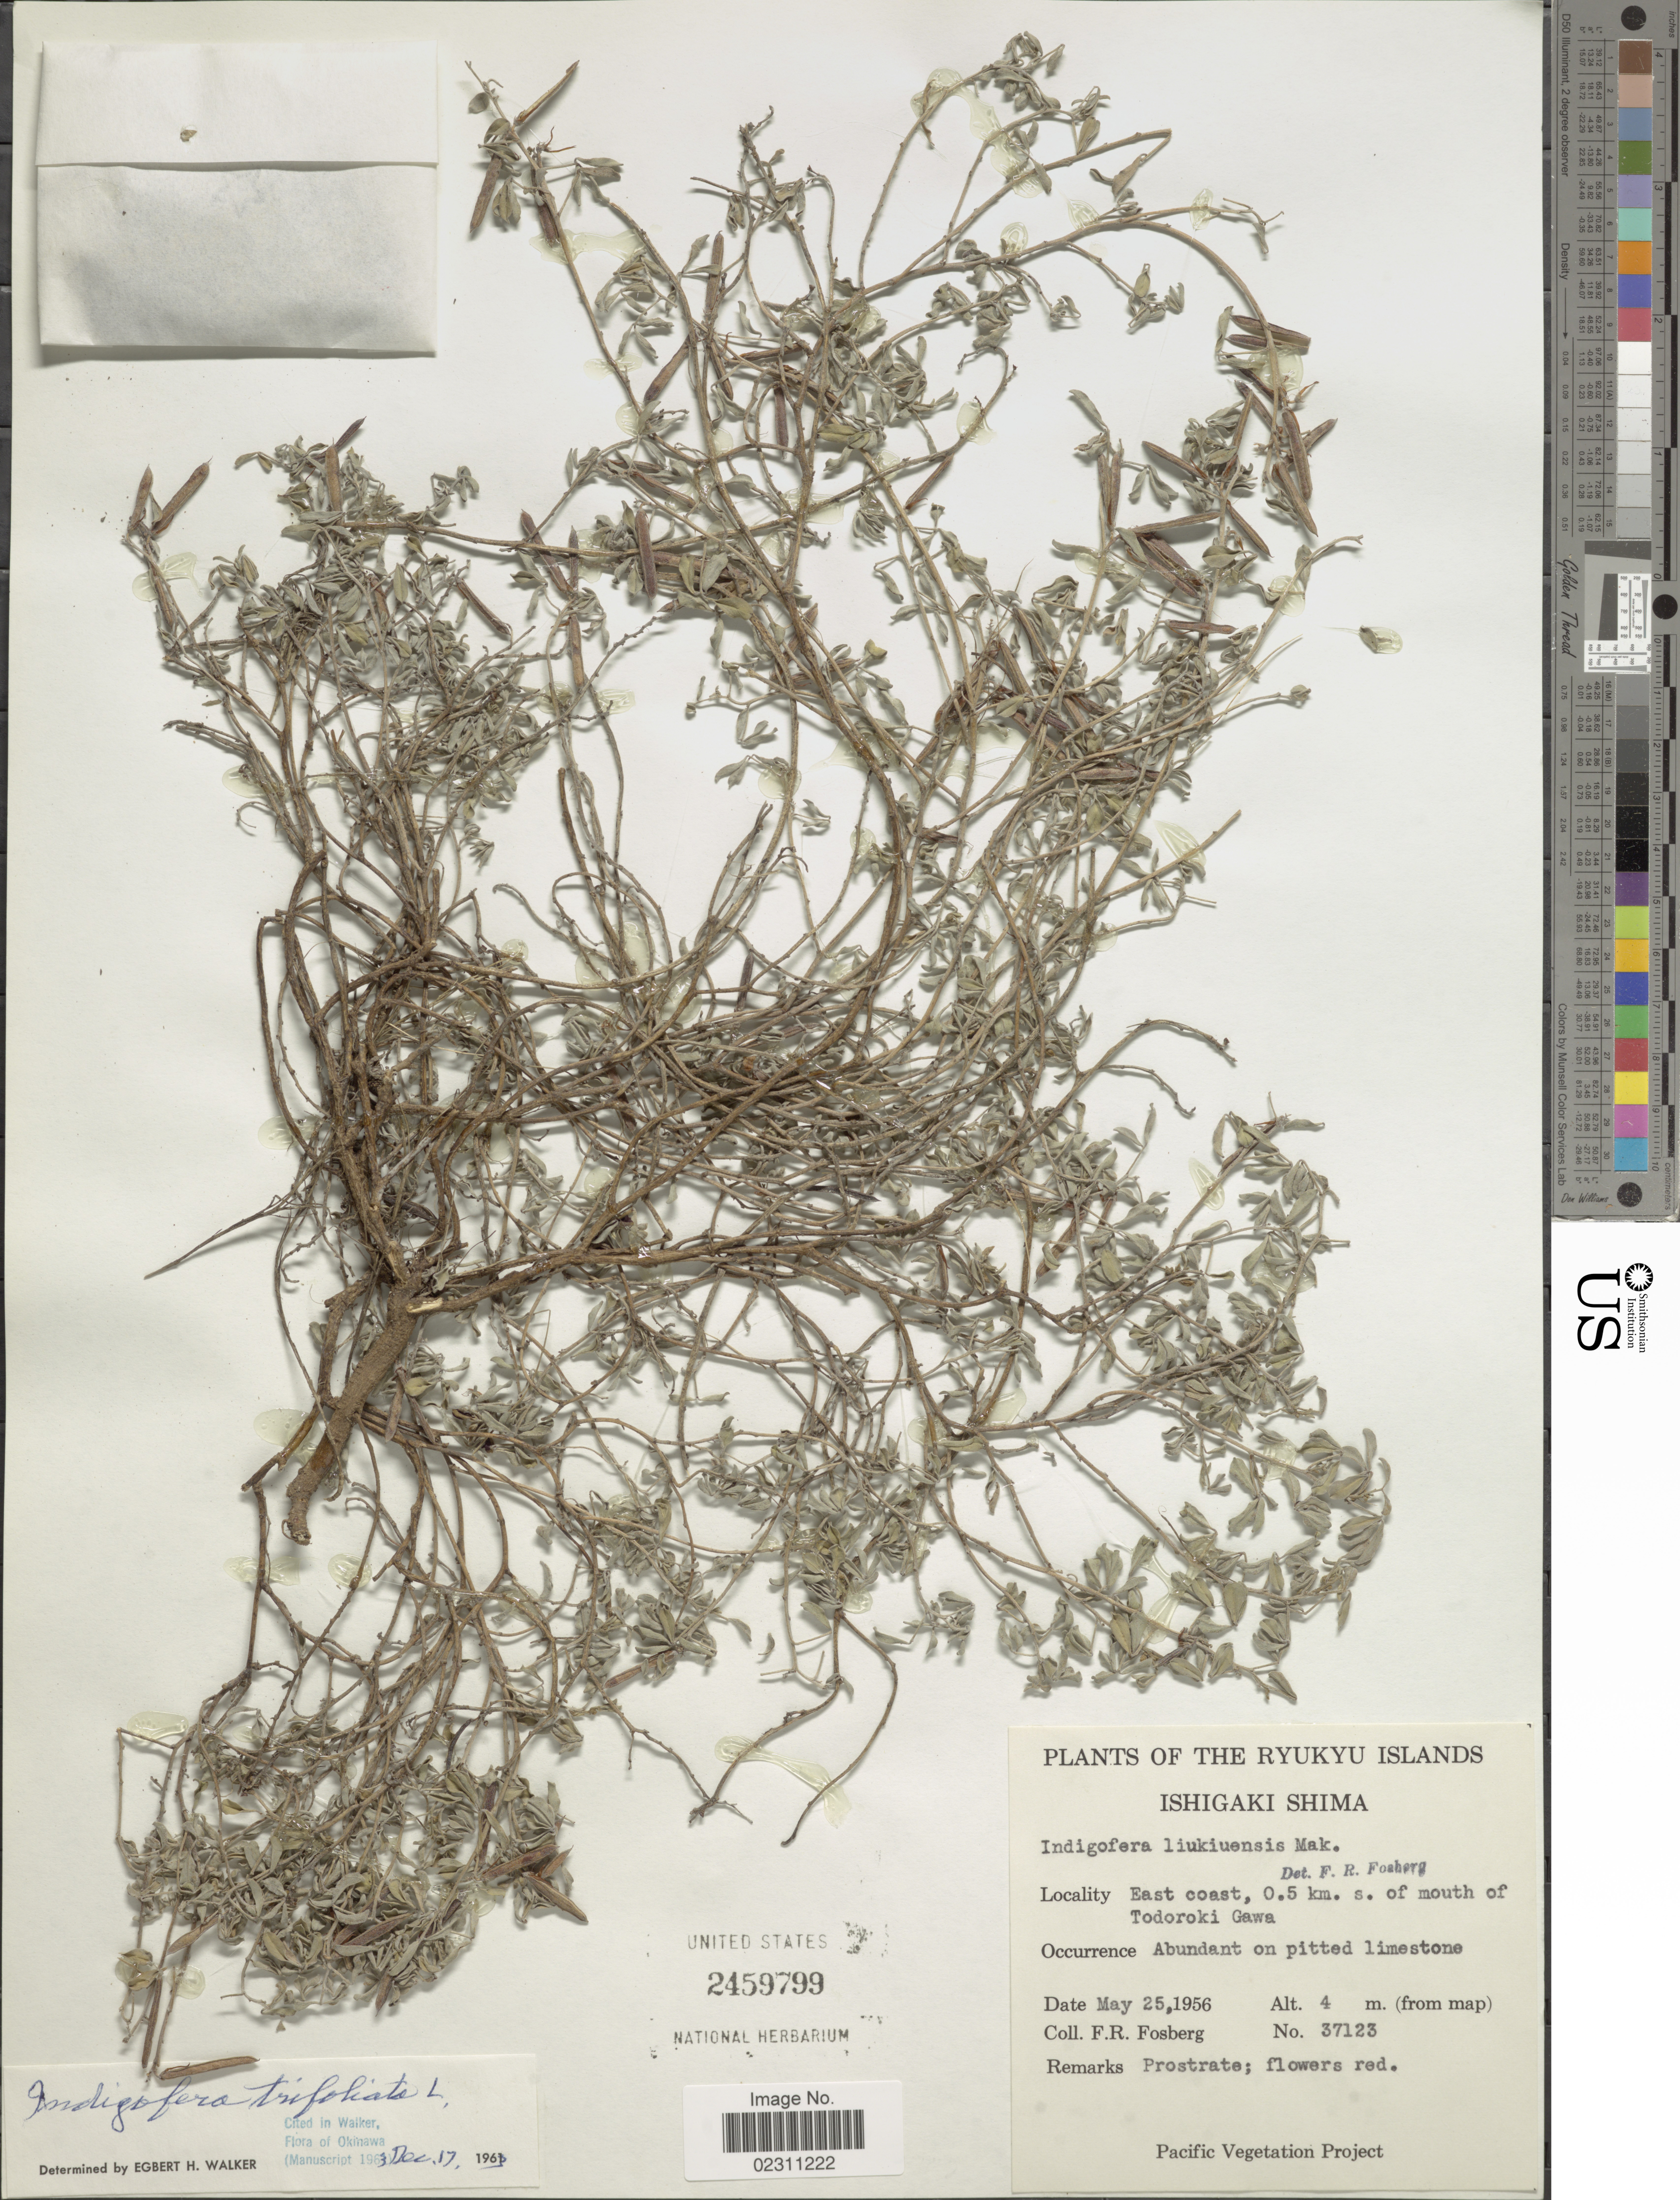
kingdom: Plantae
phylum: Tracheophyta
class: Magnoliopsida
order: Fabales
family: Fabaceae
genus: Indigofera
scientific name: Indigofera trifoliata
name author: L.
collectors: F. R. Fosberg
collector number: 37123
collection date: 1956-05-25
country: Japan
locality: Ryukyu Islands. Ishigaki Shima. East Coast, 0.5 km. s. of mouth of Todoroki Gawa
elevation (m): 4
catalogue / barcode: US 2459799